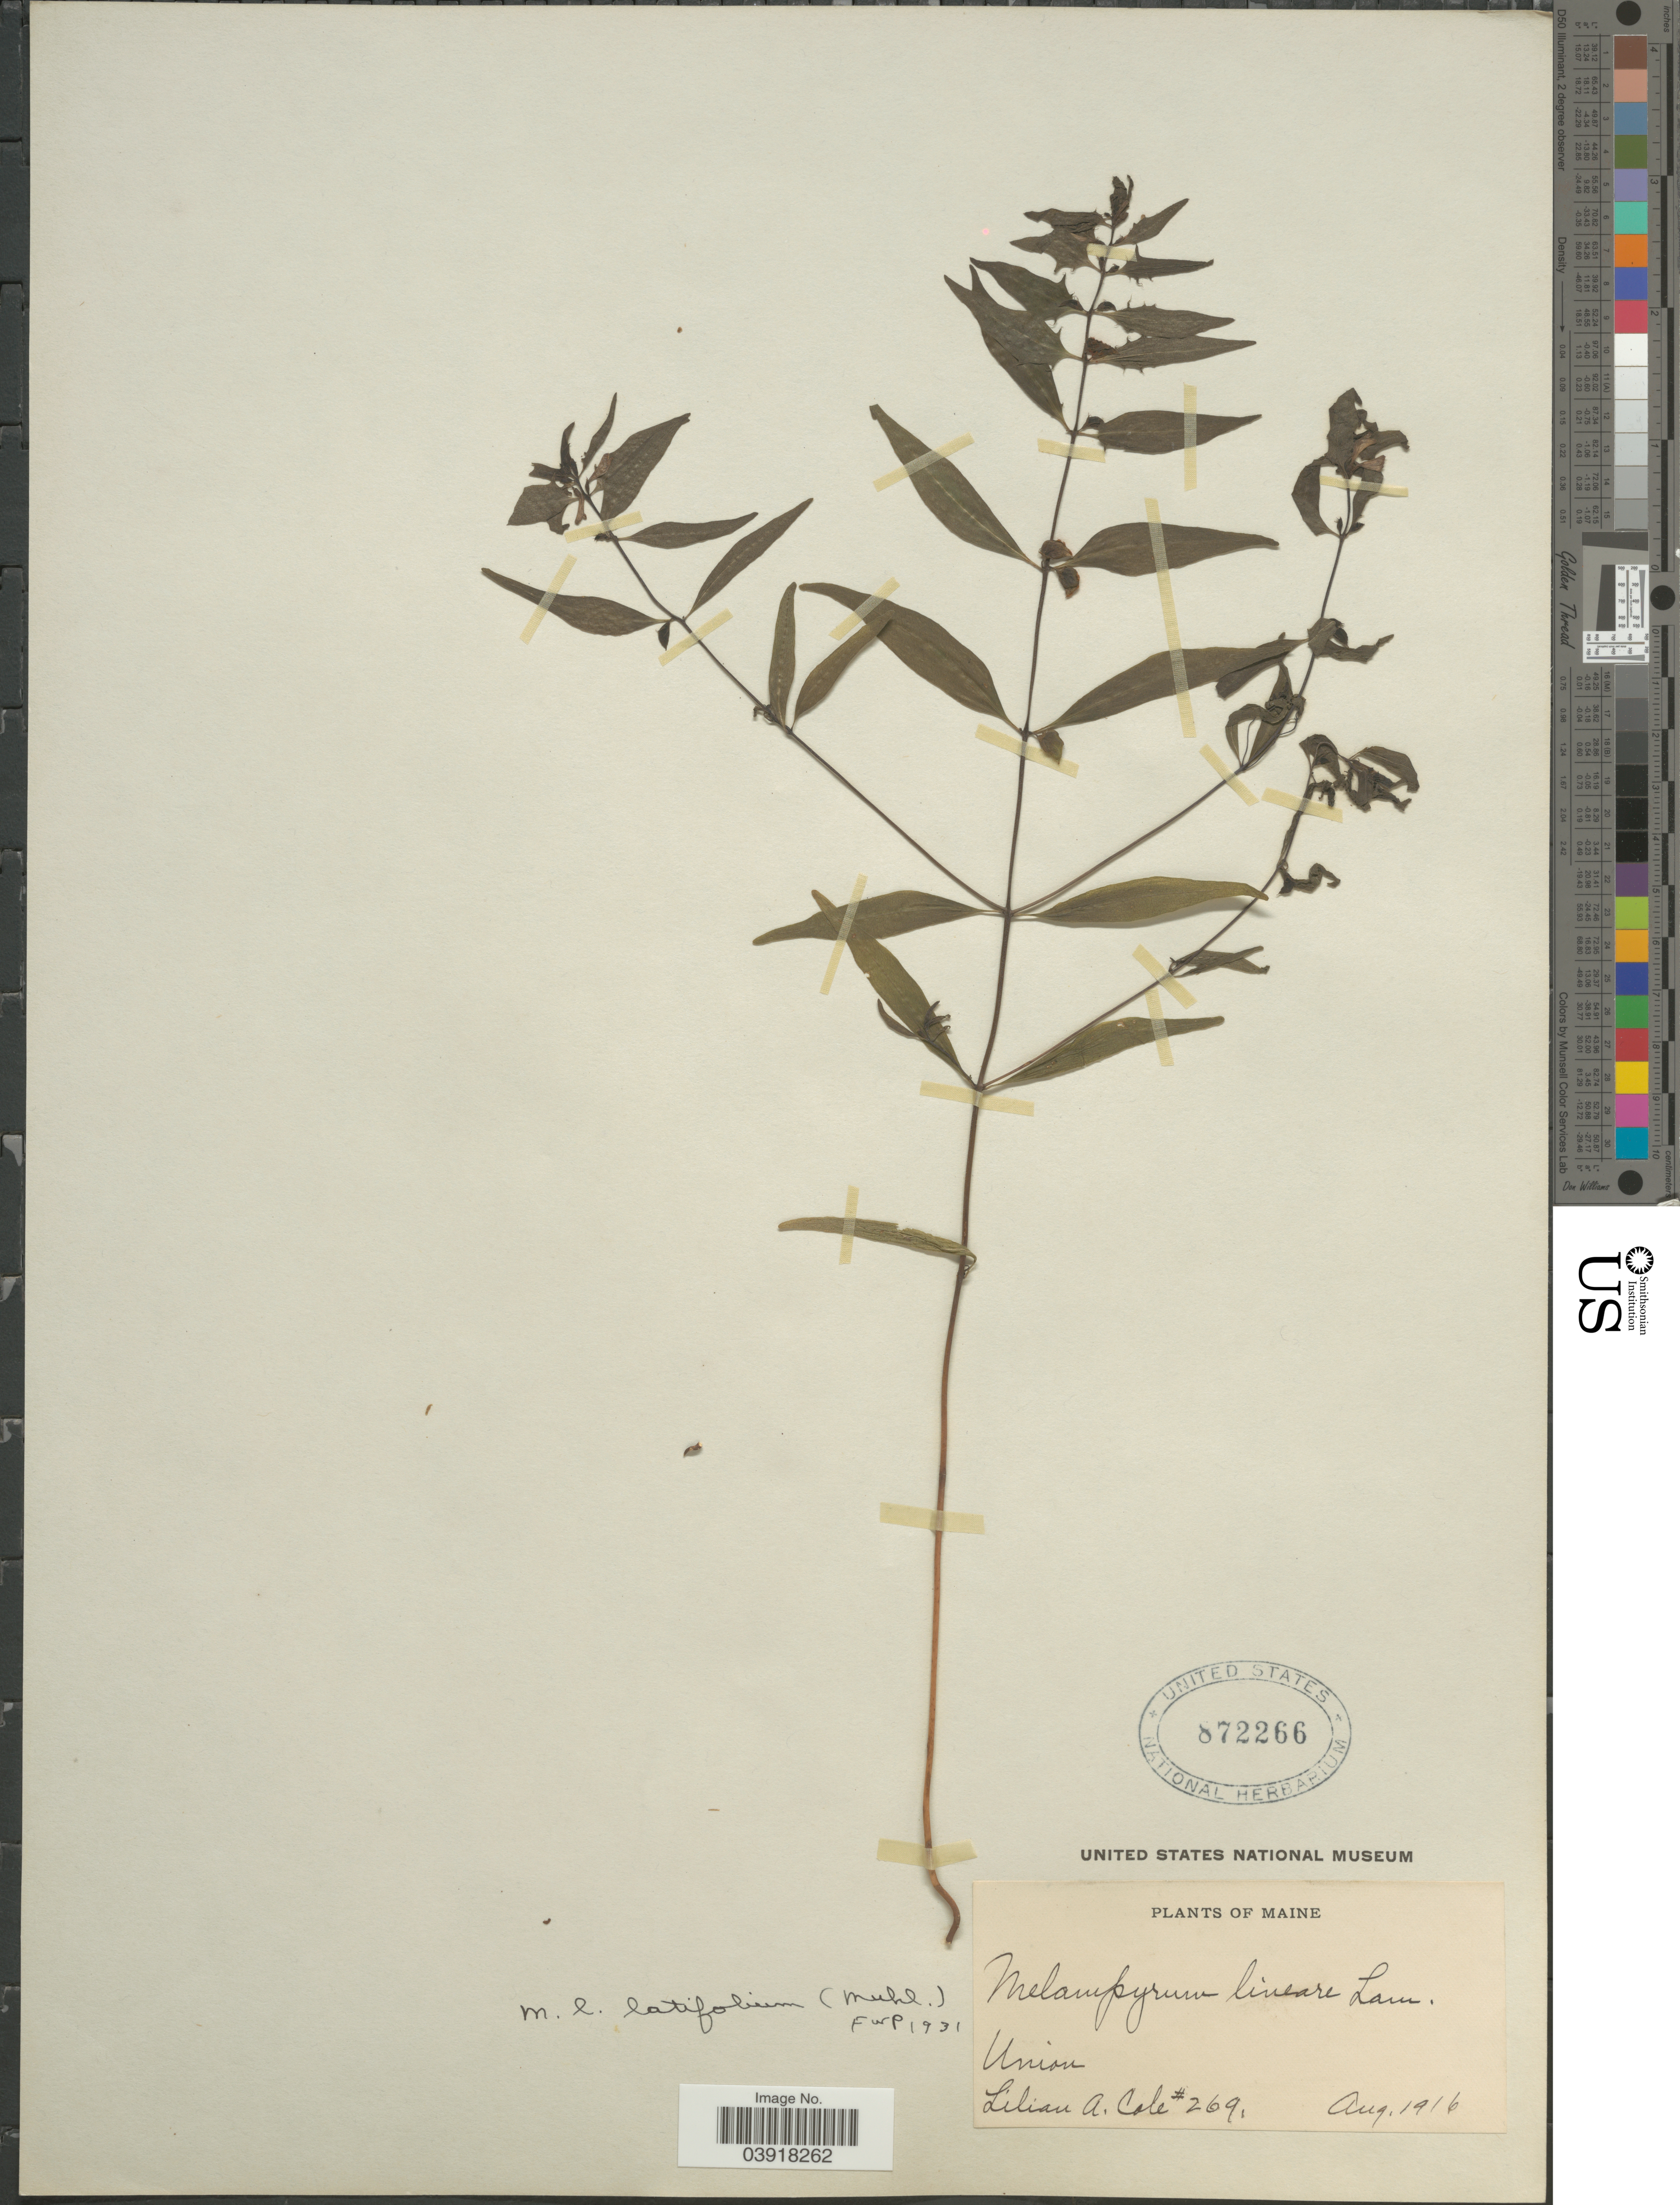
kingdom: Plantae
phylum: Tracheophyta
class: Magnoliopsida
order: Lamiales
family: Orobanchaceae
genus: Melampyrum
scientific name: Melampyrum lineare var. latifolium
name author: (Muhl.) P. Beauv.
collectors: L. A. Cole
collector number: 269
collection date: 1916-08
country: United States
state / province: Maine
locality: Union.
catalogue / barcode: US 872266